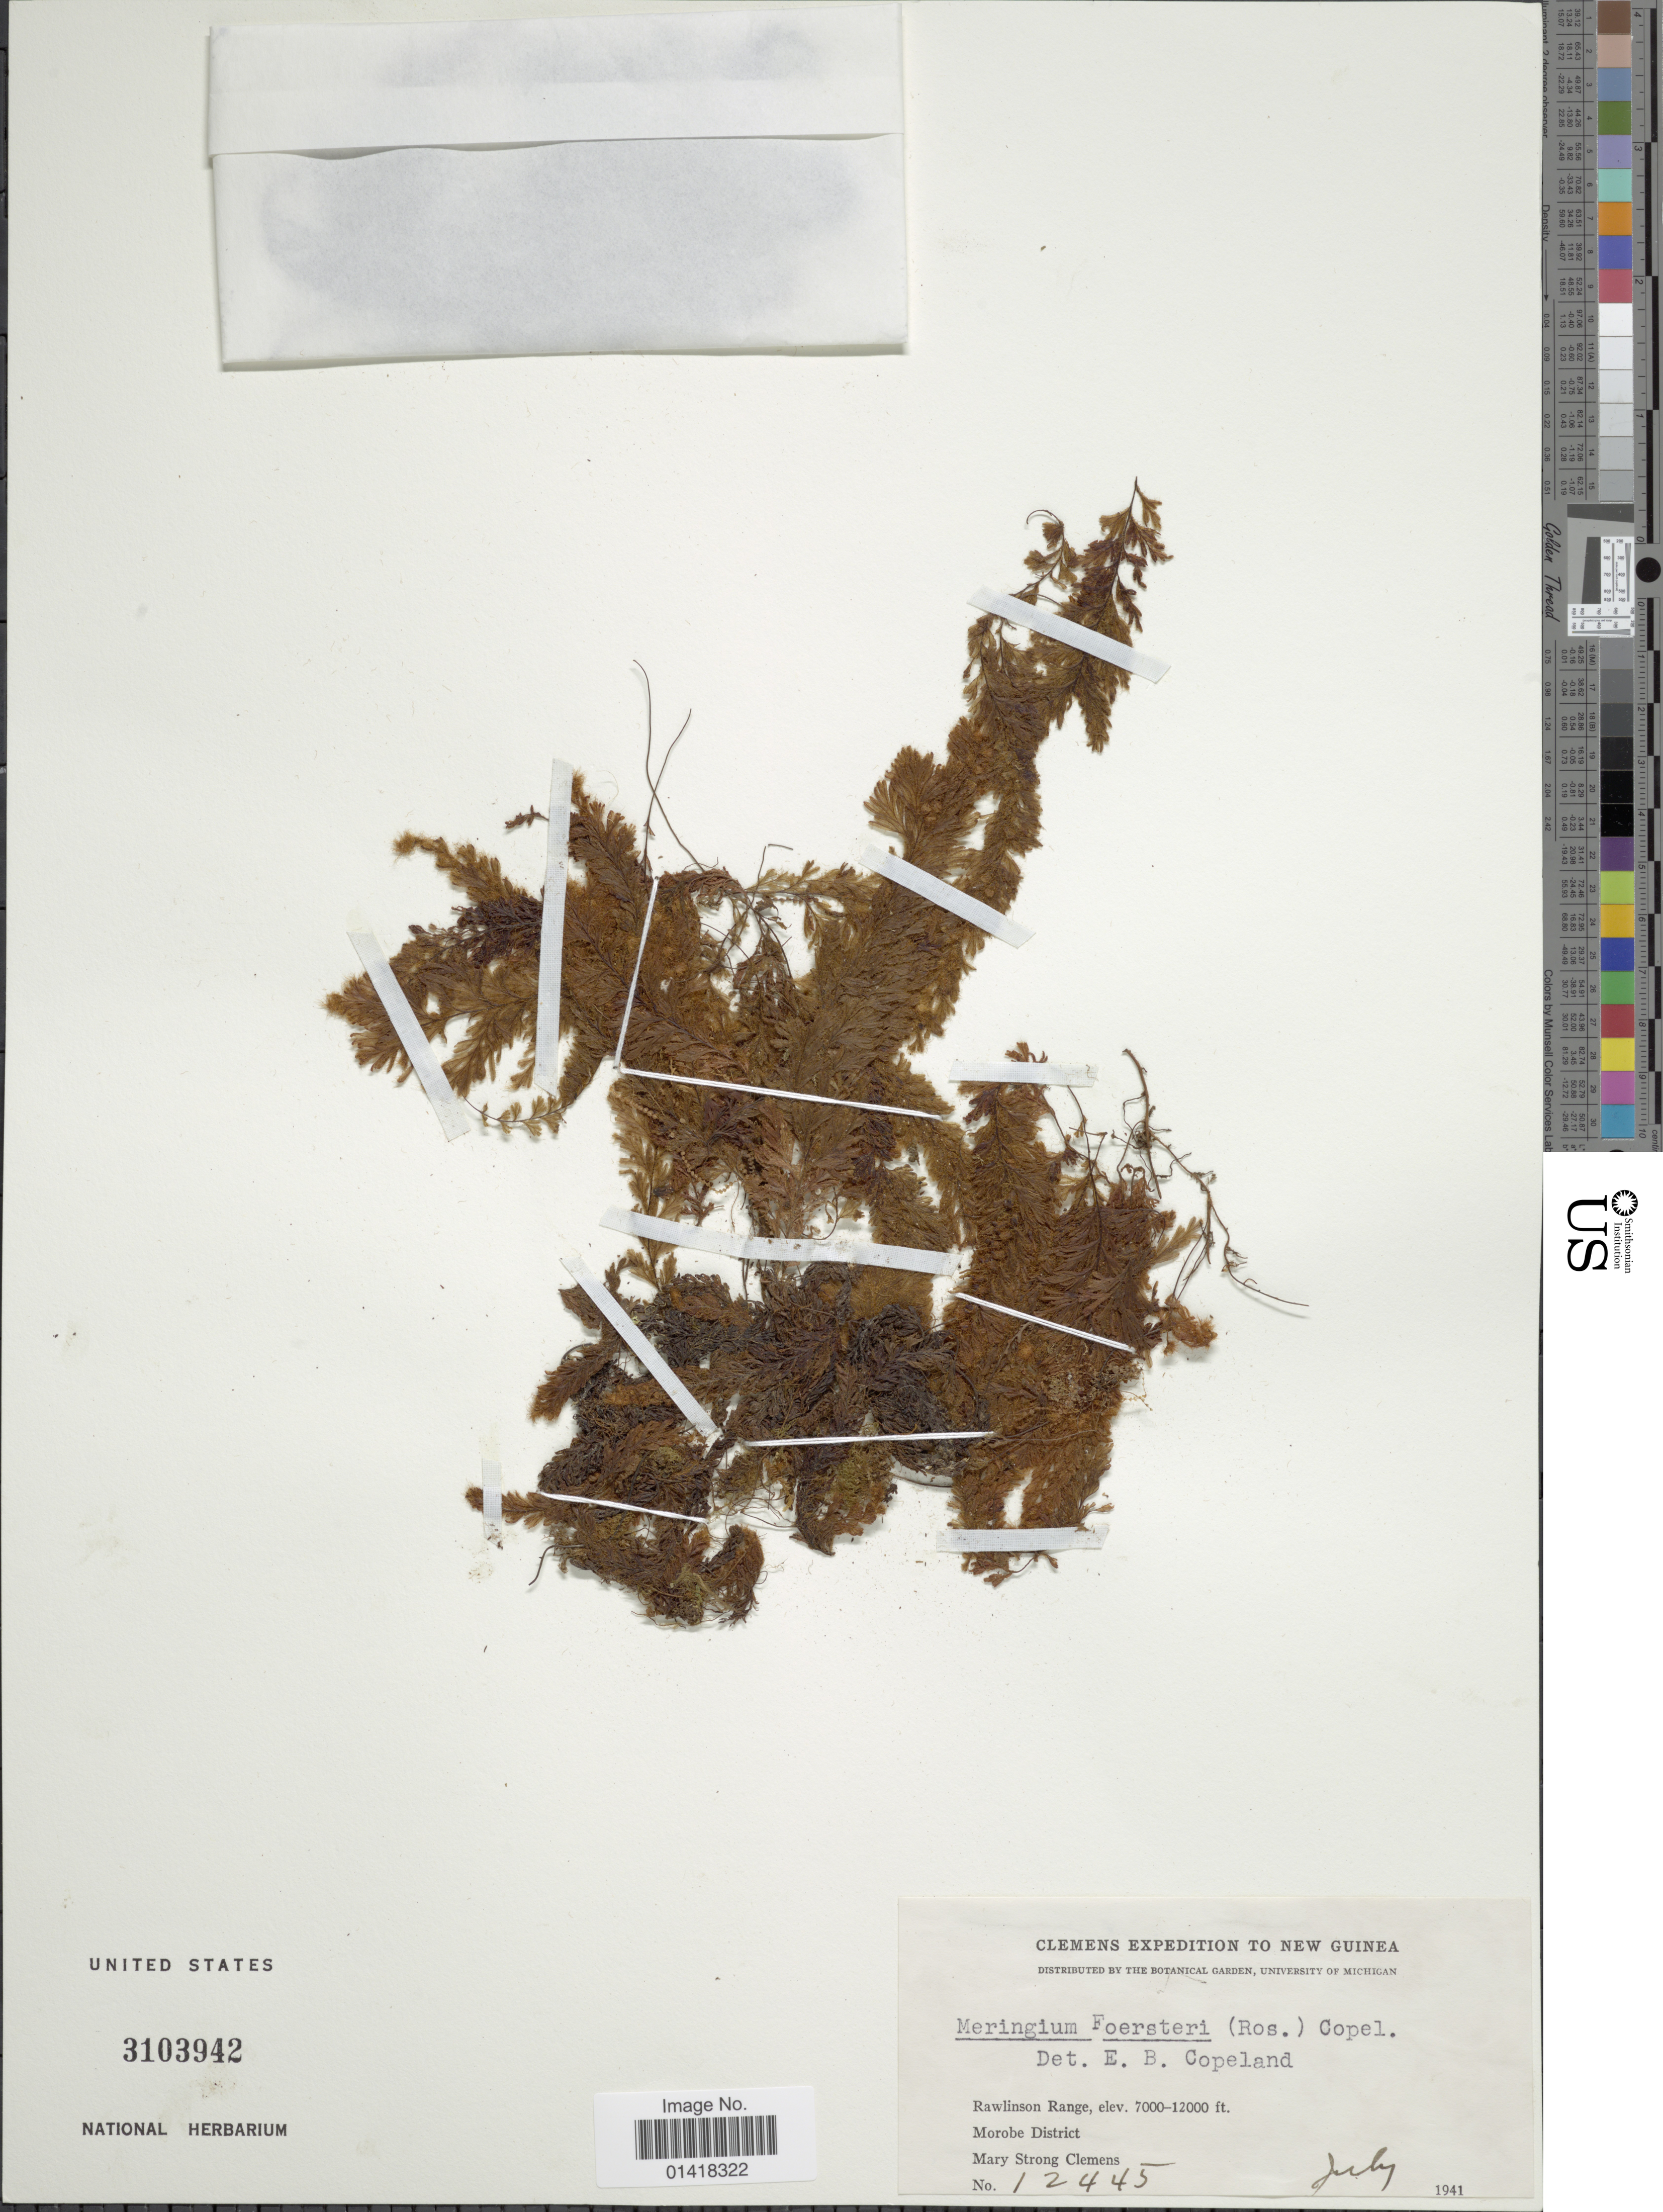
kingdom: Plantae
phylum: Tracheophyta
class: Polypodiopsida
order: Hymenophyllales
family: Hymenophyllaceae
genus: Hymenophyllum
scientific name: Hymenophyllum foersteri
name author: Rosenst.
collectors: M. S. Clemens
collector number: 12445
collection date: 1941-07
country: Papua New Guinea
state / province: Morobe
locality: Rawlinson Range. Morobe District. New Guinea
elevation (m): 2134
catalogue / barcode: US 3103942